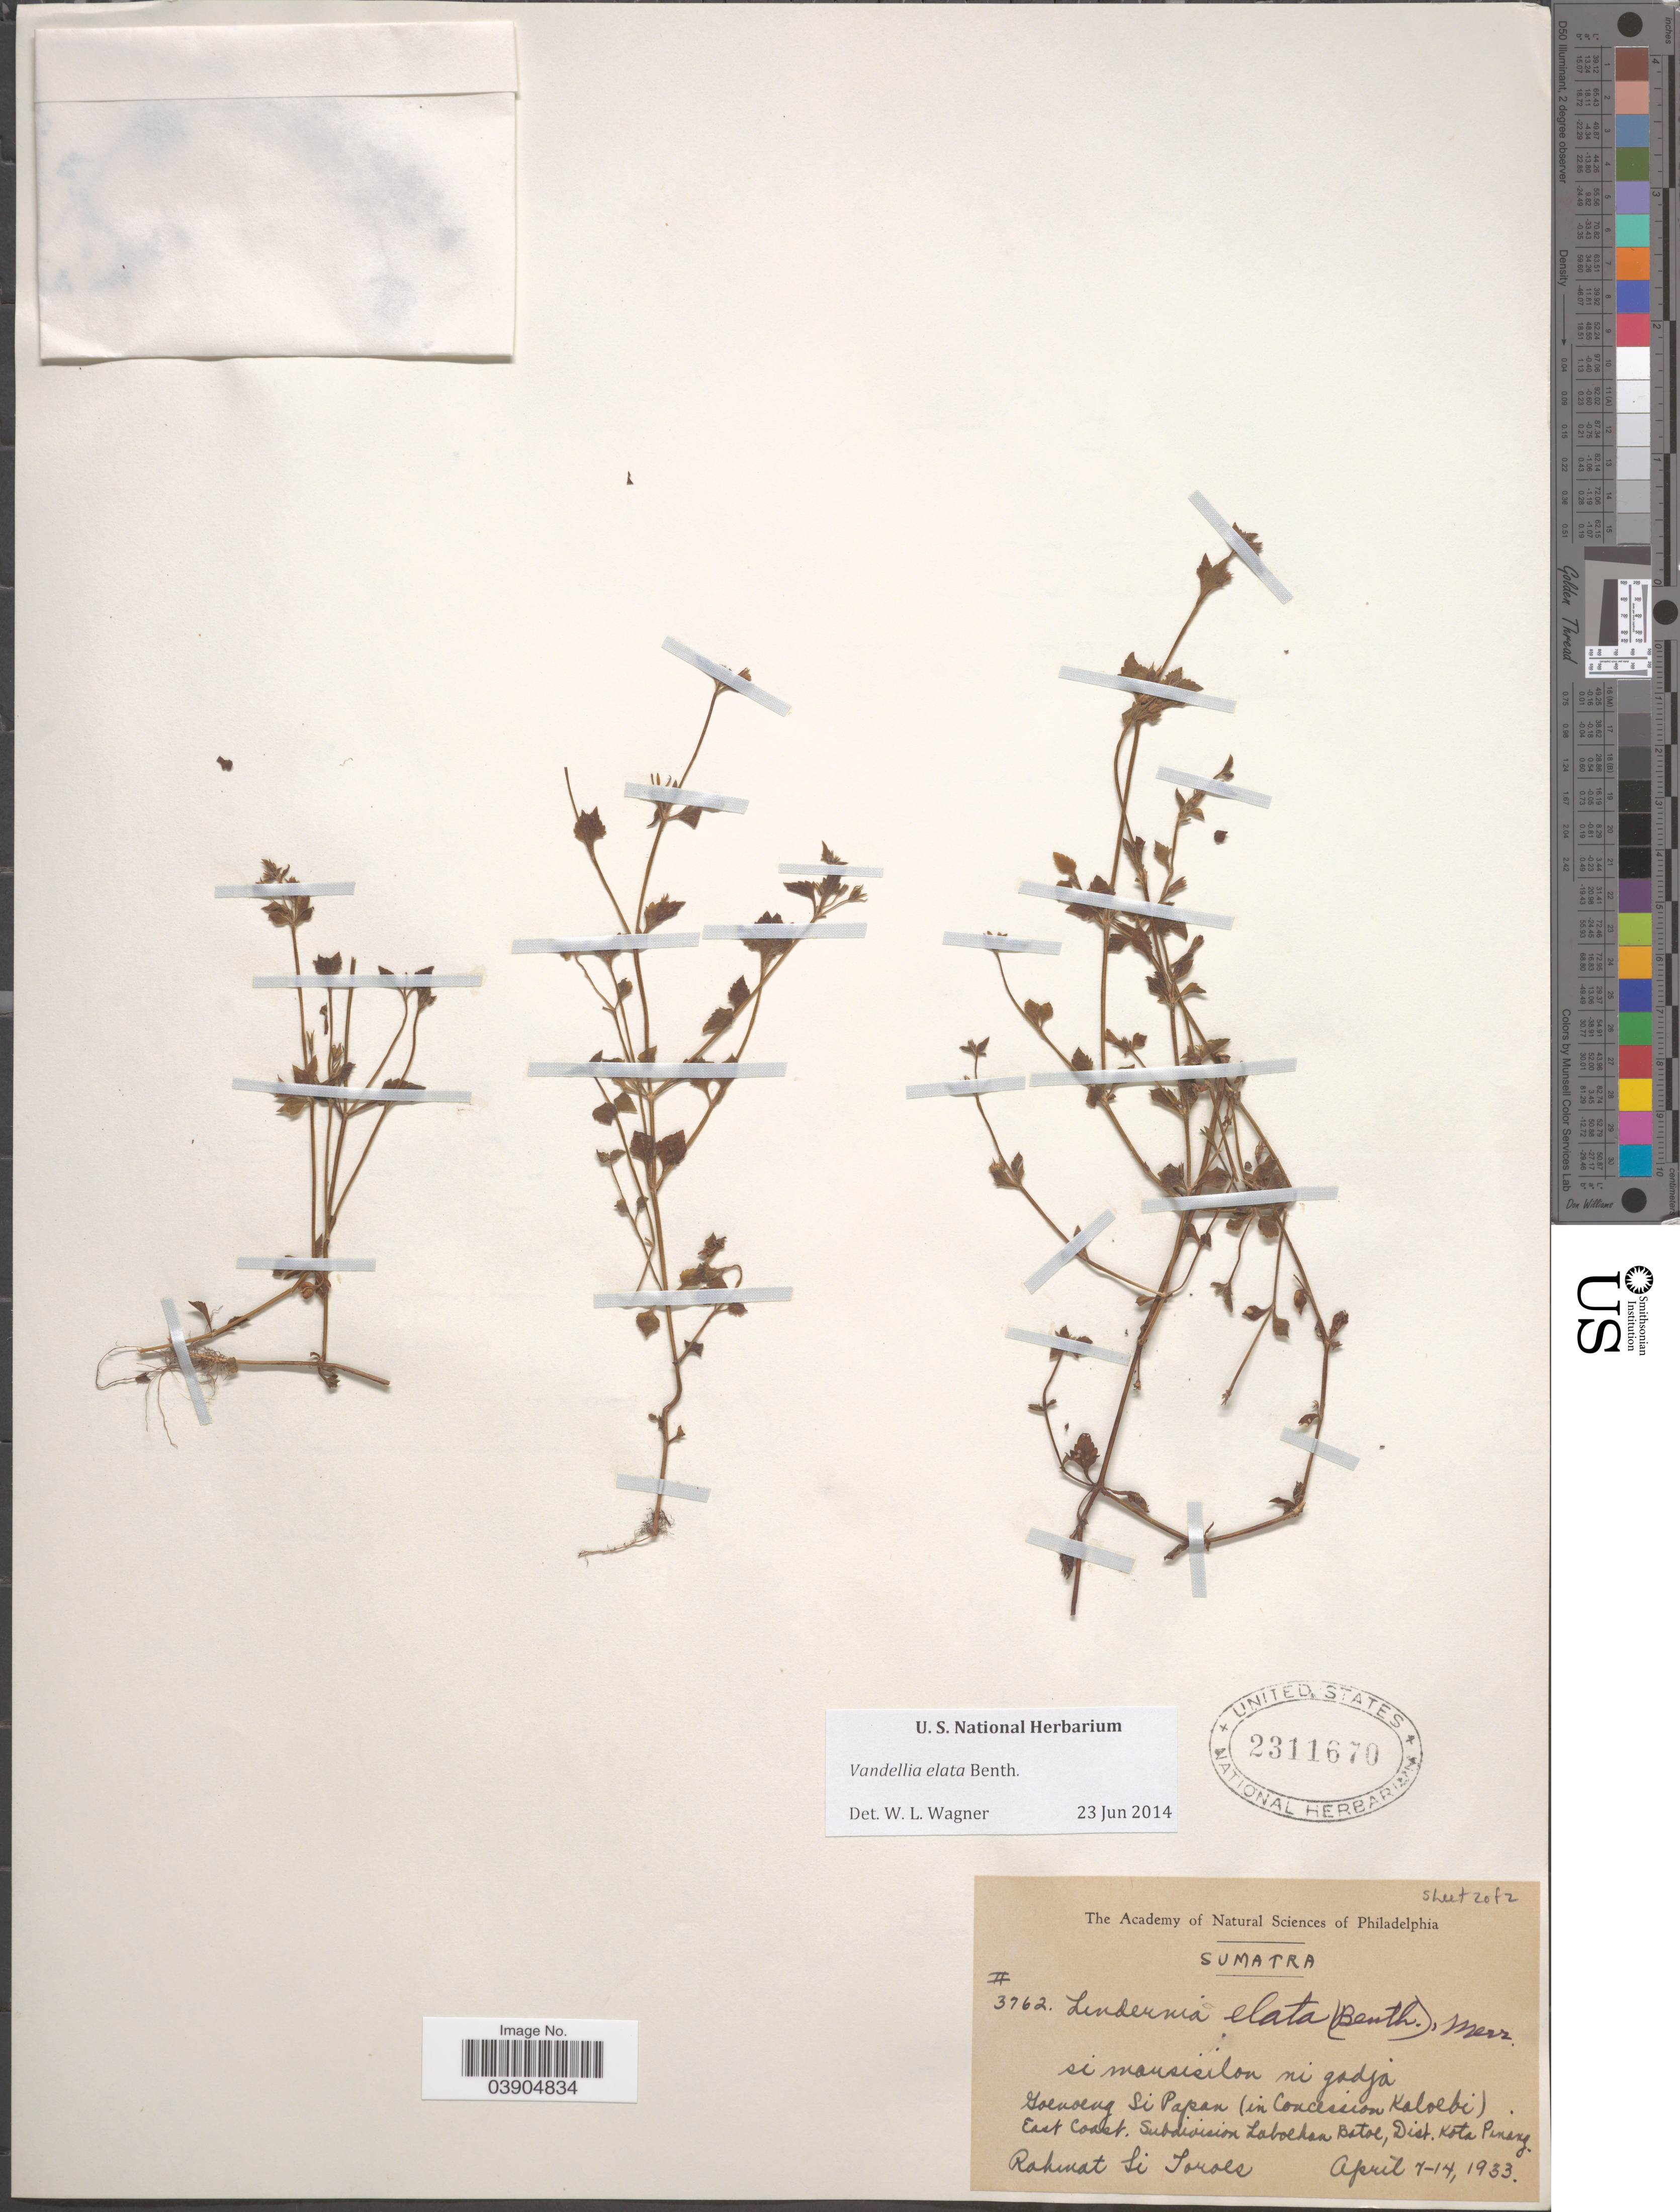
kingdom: Plantae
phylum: Tracheophyta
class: Magnoliopsida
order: Lamiales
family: Linderniaceae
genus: Lindernia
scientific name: Lindernia elata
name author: (Benth.) Wettst.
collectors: Rahmat Si Boeea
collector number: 3762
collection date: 1933-04-07/1933-04-14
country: Indonesia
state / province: Sumatra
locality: Goenoeng Si Papan (in Concession Kaloebi). East Coast. Subdivision Laboehan Batoe, Dist. Kota Pinang.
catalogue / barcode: US 2311670